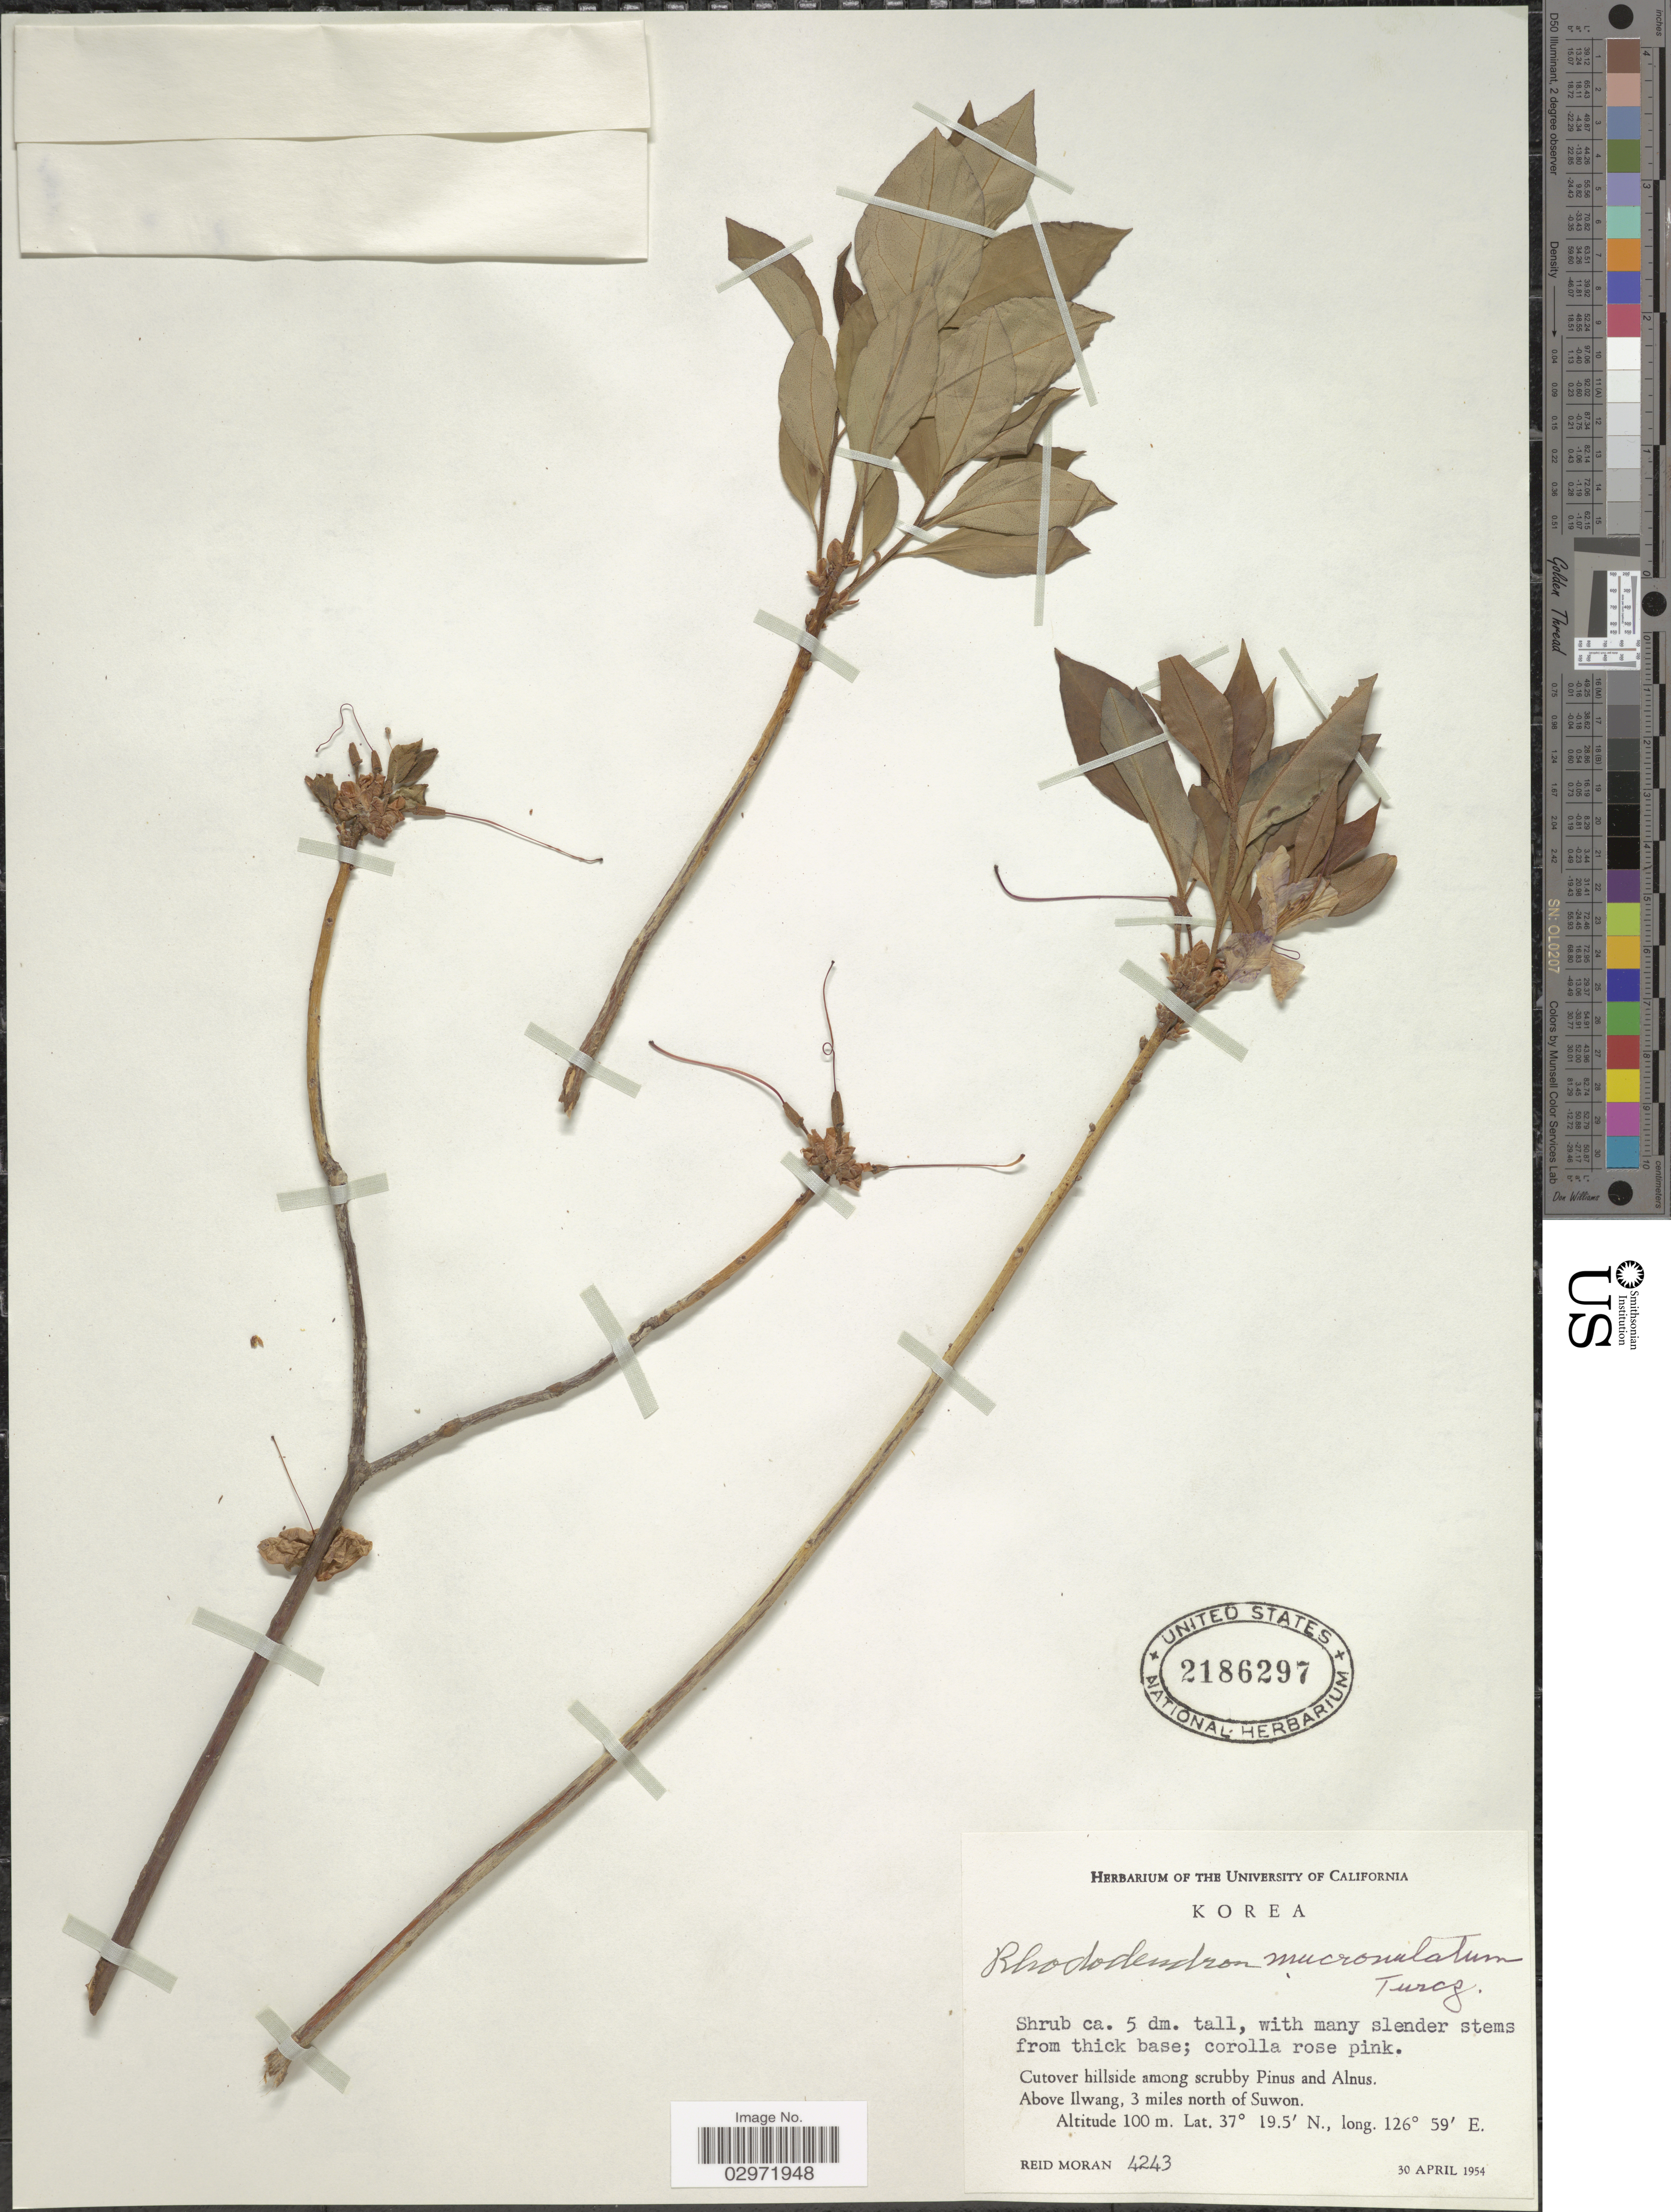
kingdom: Plantae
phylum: Tracheophyta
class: Magnoliopsida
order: Ericales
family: Ericaceae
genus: Rhododendron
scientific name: Rhododendron mucronulatum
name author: Turcz.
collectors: R. V. Moran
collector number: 4243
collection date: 1954-04-30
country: South Korea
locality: Above Ilwang, 3 miles north of Suwon.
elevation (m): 100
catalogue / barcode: US 2186297